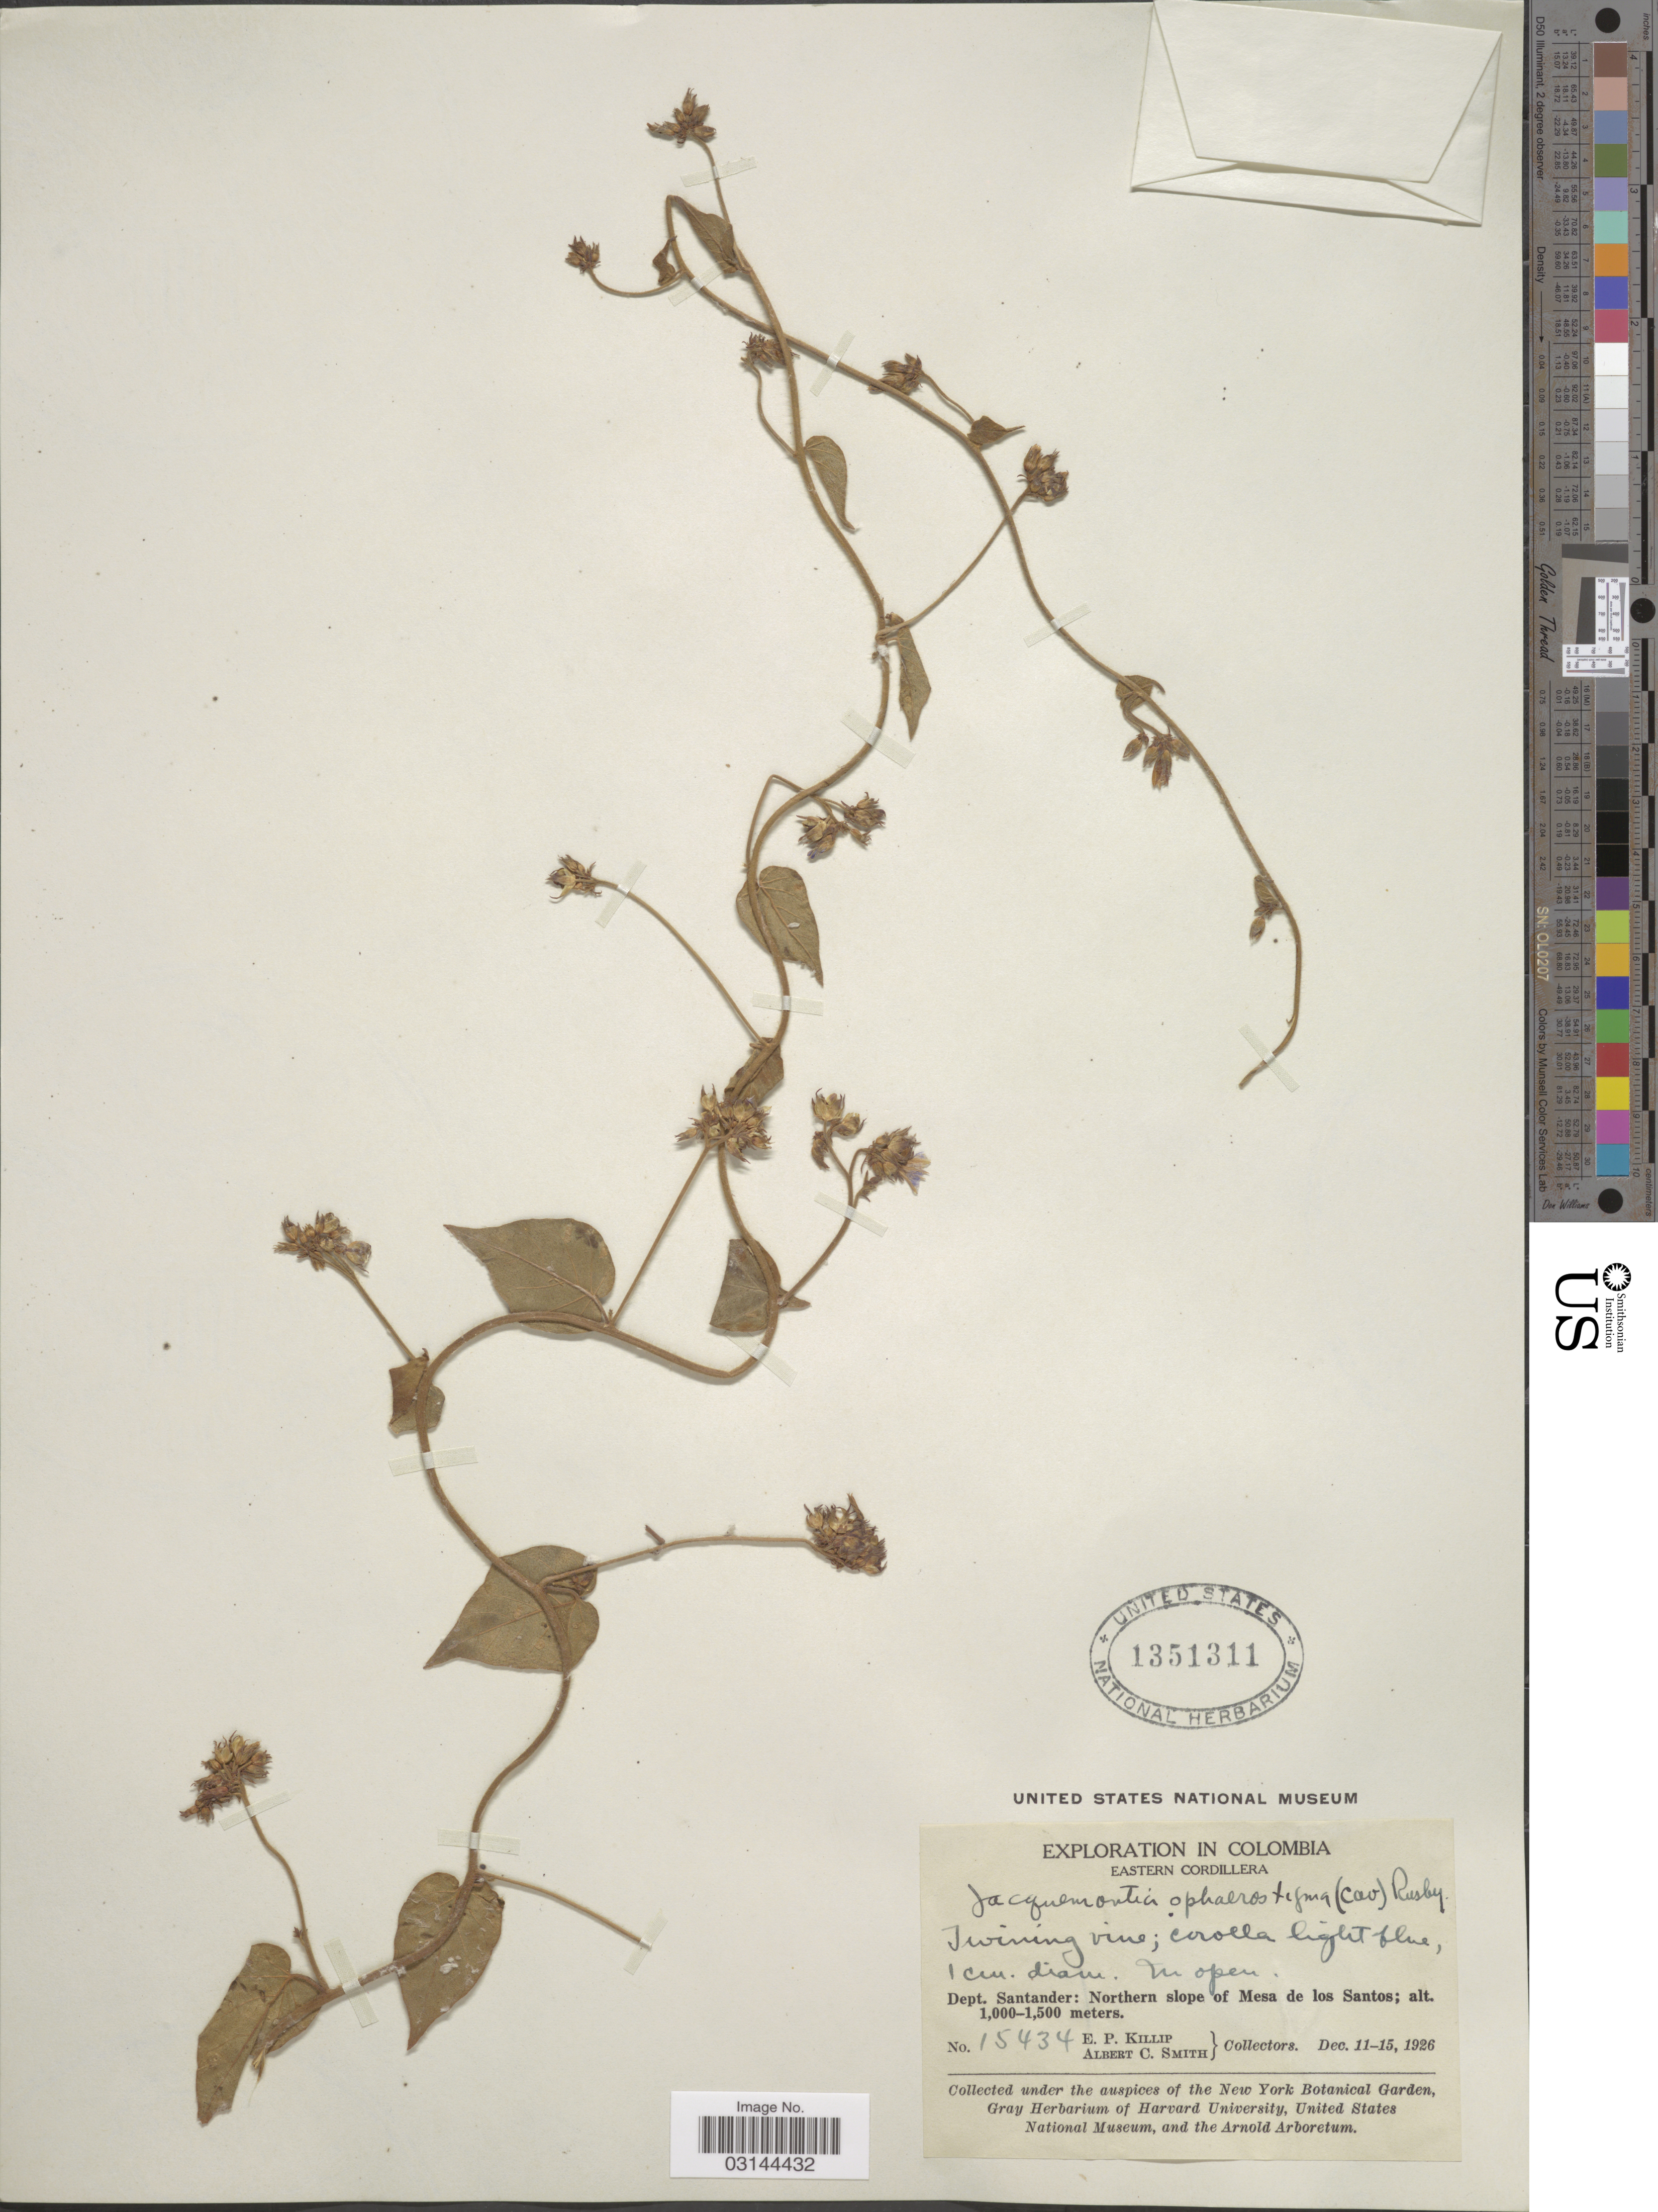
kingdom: Plantae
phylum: Tracheophyta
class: Magnoliopsida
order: Solanales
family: Convolvulaceae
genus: Jacquemontia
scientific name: Jacquemontia sphaerostigma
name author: (Cav.) Rusby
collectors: E. P. Killip & A. C. Smith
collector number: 15434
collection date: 1926-12-11/1926-12-15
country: Colombia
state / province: Santander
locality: Eastern cordillera. Dept. Santander: Northern slope of Mesa de los Santos.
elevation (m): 1000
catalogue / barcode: US 1351311